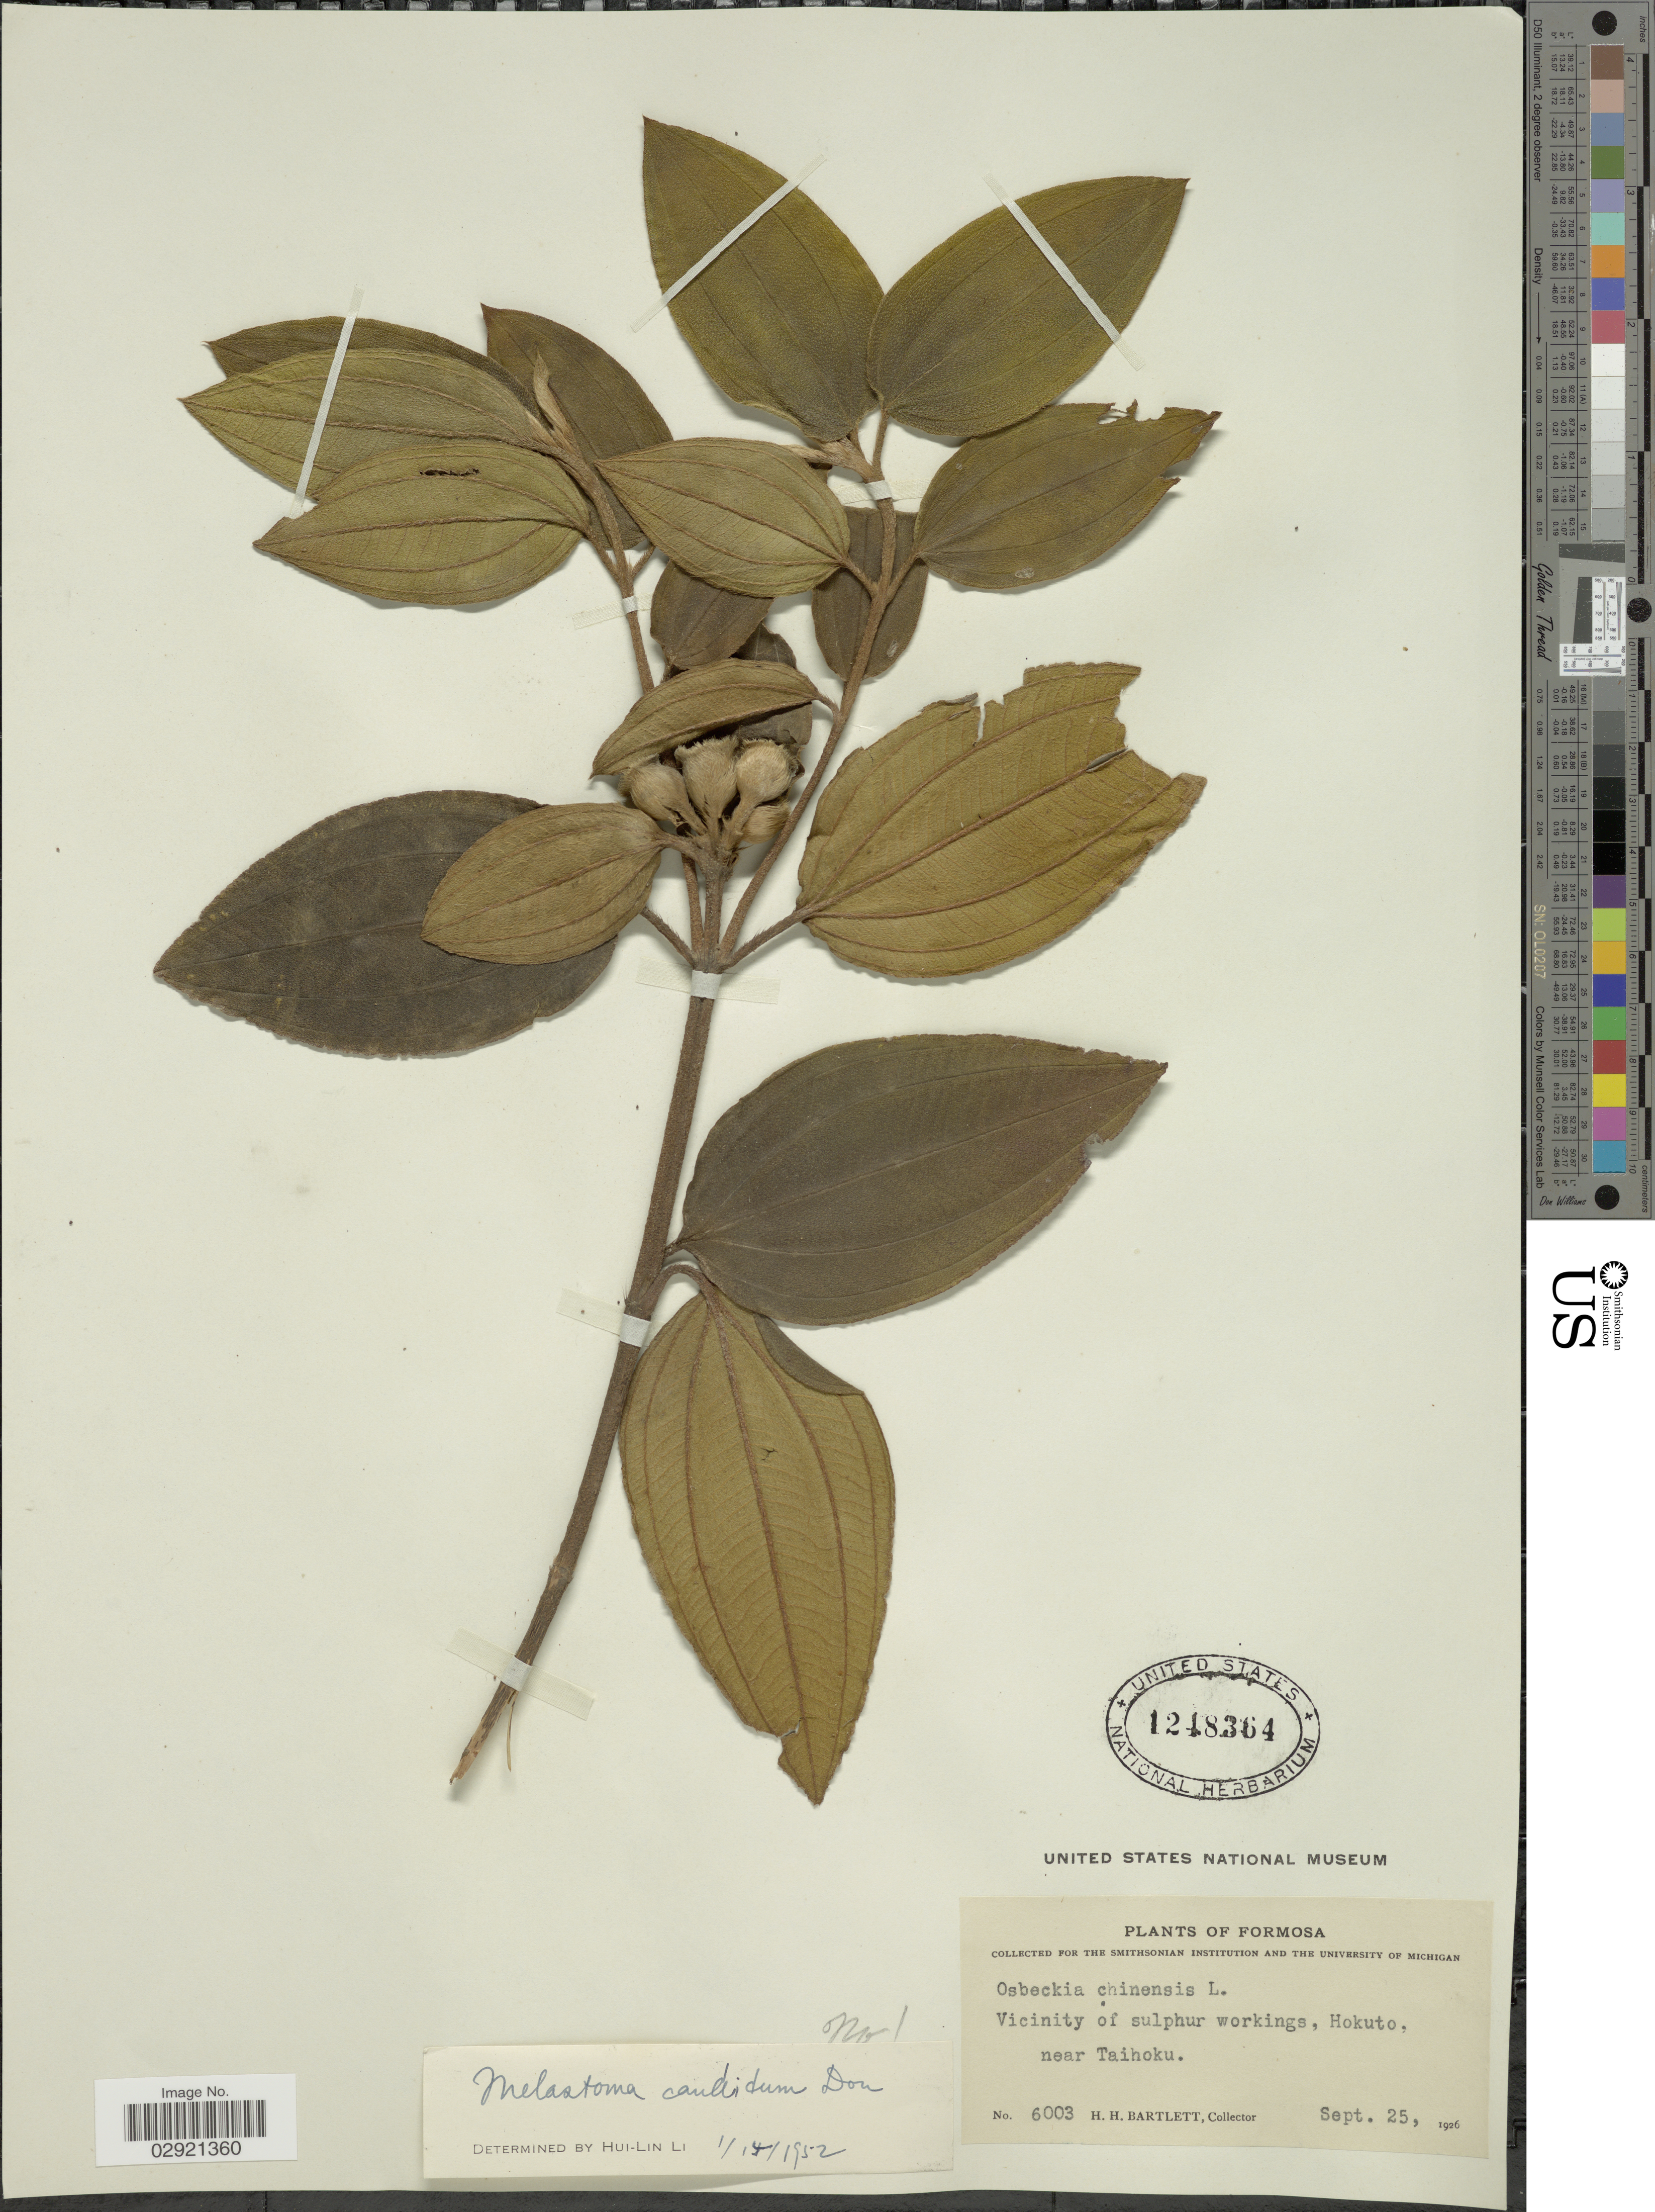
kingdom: Plantae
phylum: Tracheophyta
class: Magnoliopsida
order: Myrtales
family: Melastomataceae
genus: Melastoma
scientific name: Melastoma candidum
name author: D. Don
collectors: H. H. Bartlett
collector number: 6003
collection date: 1926-09-25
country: Taiwan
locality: Formosa. Vicinity of sulphur workings, Hokuto, near Taihoku.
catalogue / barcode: US 1248364